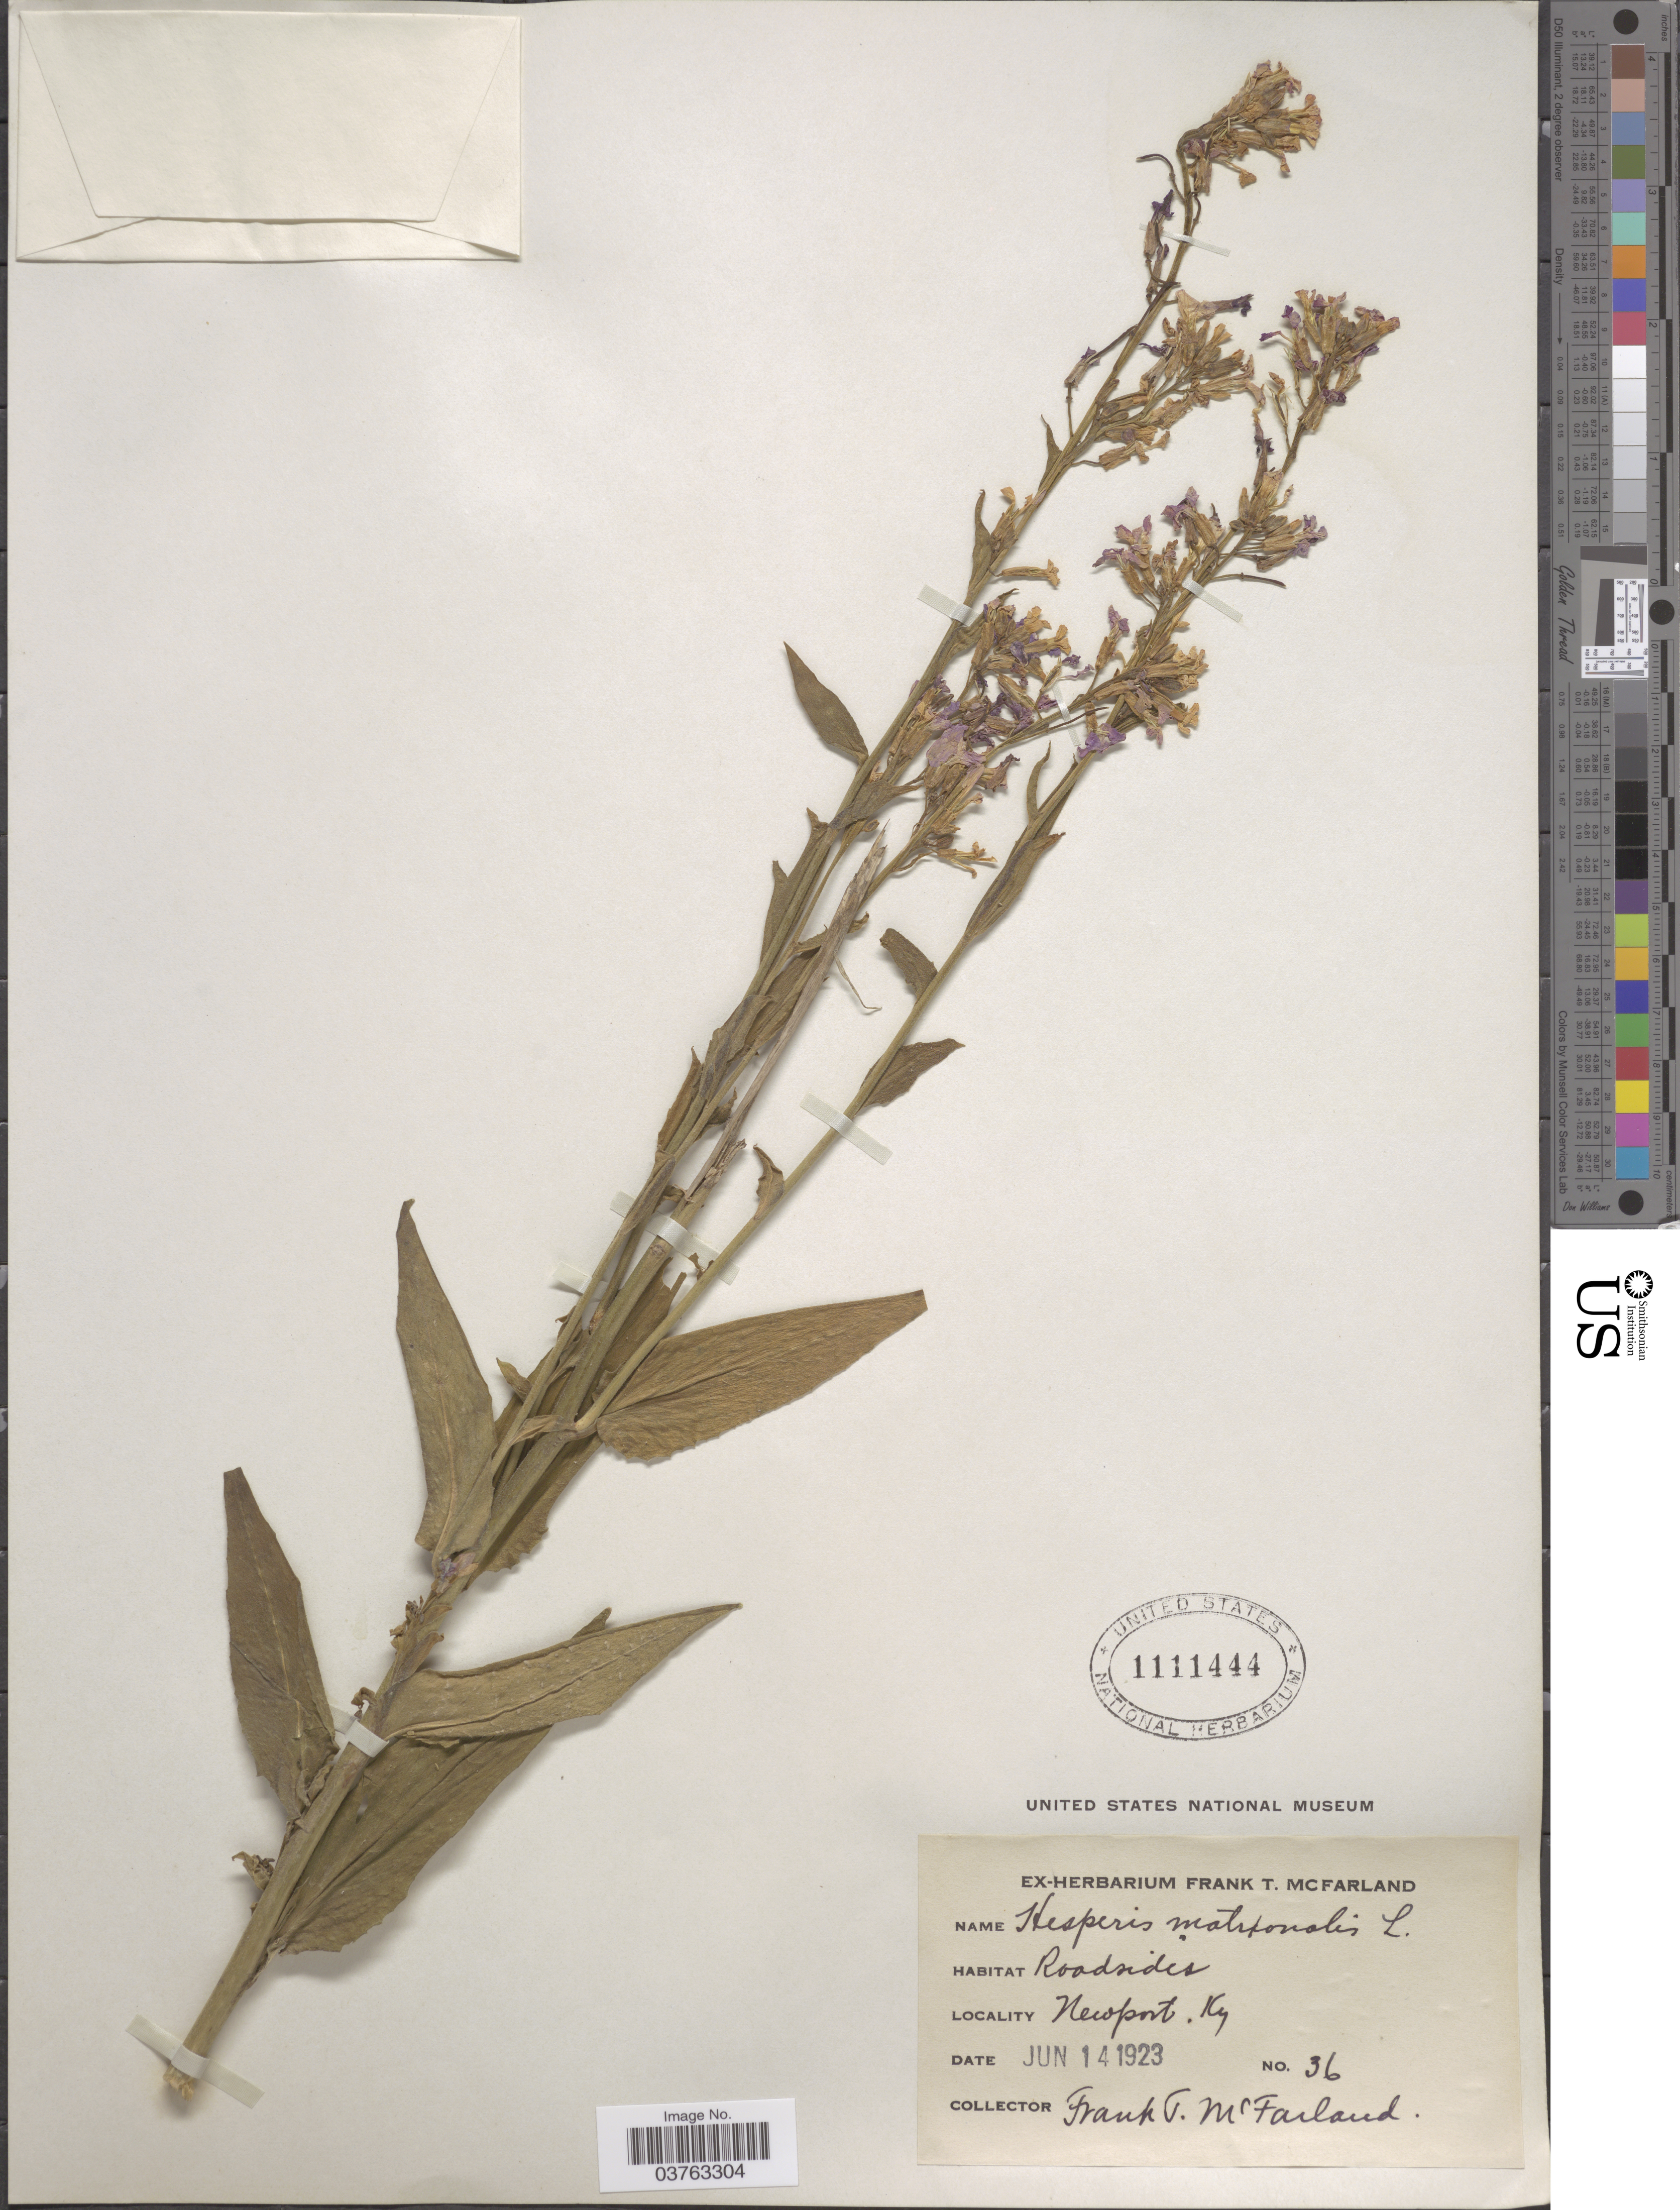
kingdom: Plantae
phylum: Tracheophyta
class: Magnoliopsida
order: Brassicales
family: Brassicaceae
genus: Hesperis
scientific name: Hesperis matronalis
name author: L.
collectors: F. McFarland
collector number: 36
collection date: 1923-06-14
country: United States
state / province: Kentucky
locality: Newport.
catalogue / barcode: US 1111444